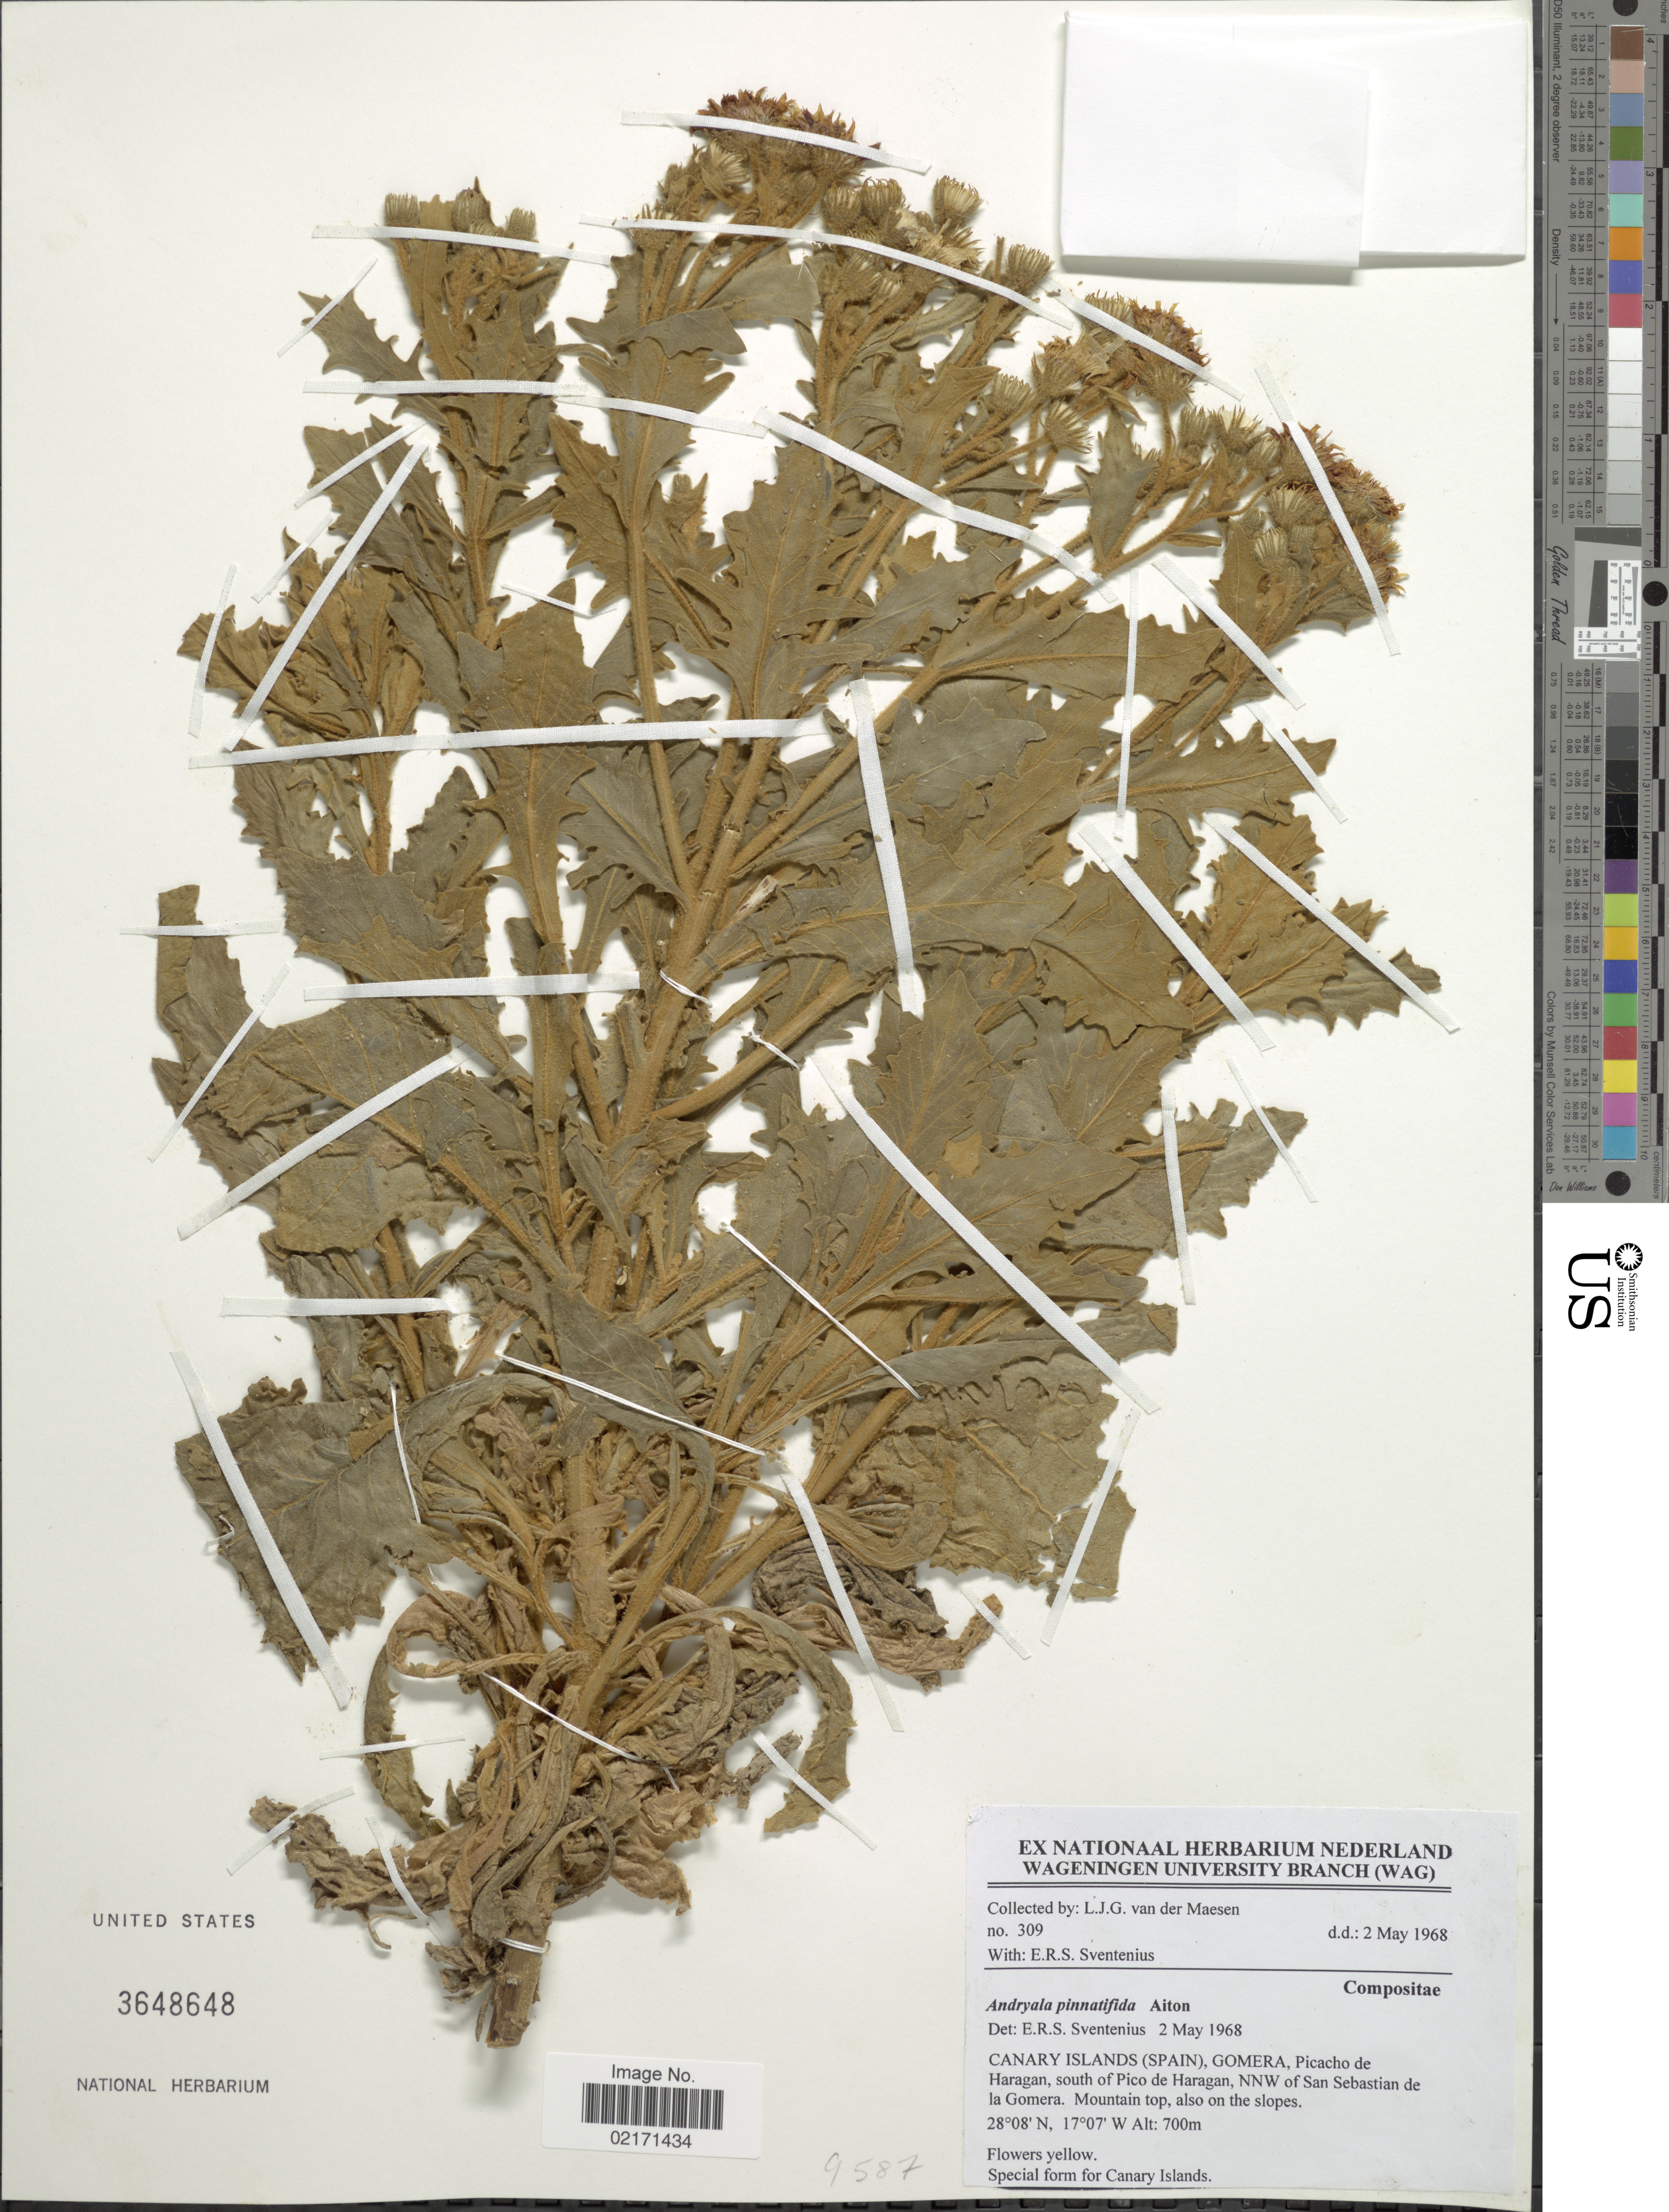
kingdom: Plantae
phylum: Tracheophyta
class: Magnoliopsida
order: Asterales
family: Asteraceae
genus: Andryala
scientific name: Andryala pinnatifida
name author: Aiton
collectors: L. van der Maesen & E. Sventenius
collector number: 309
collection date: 1968-05-02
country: Spain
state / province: Canarias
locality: Canary Islands (Spain), Gomera, Picacho de Haragan, south of Pico de Haragan, NNW of San Sebastian de la Gomera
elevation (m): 700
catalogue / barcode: US 3648648